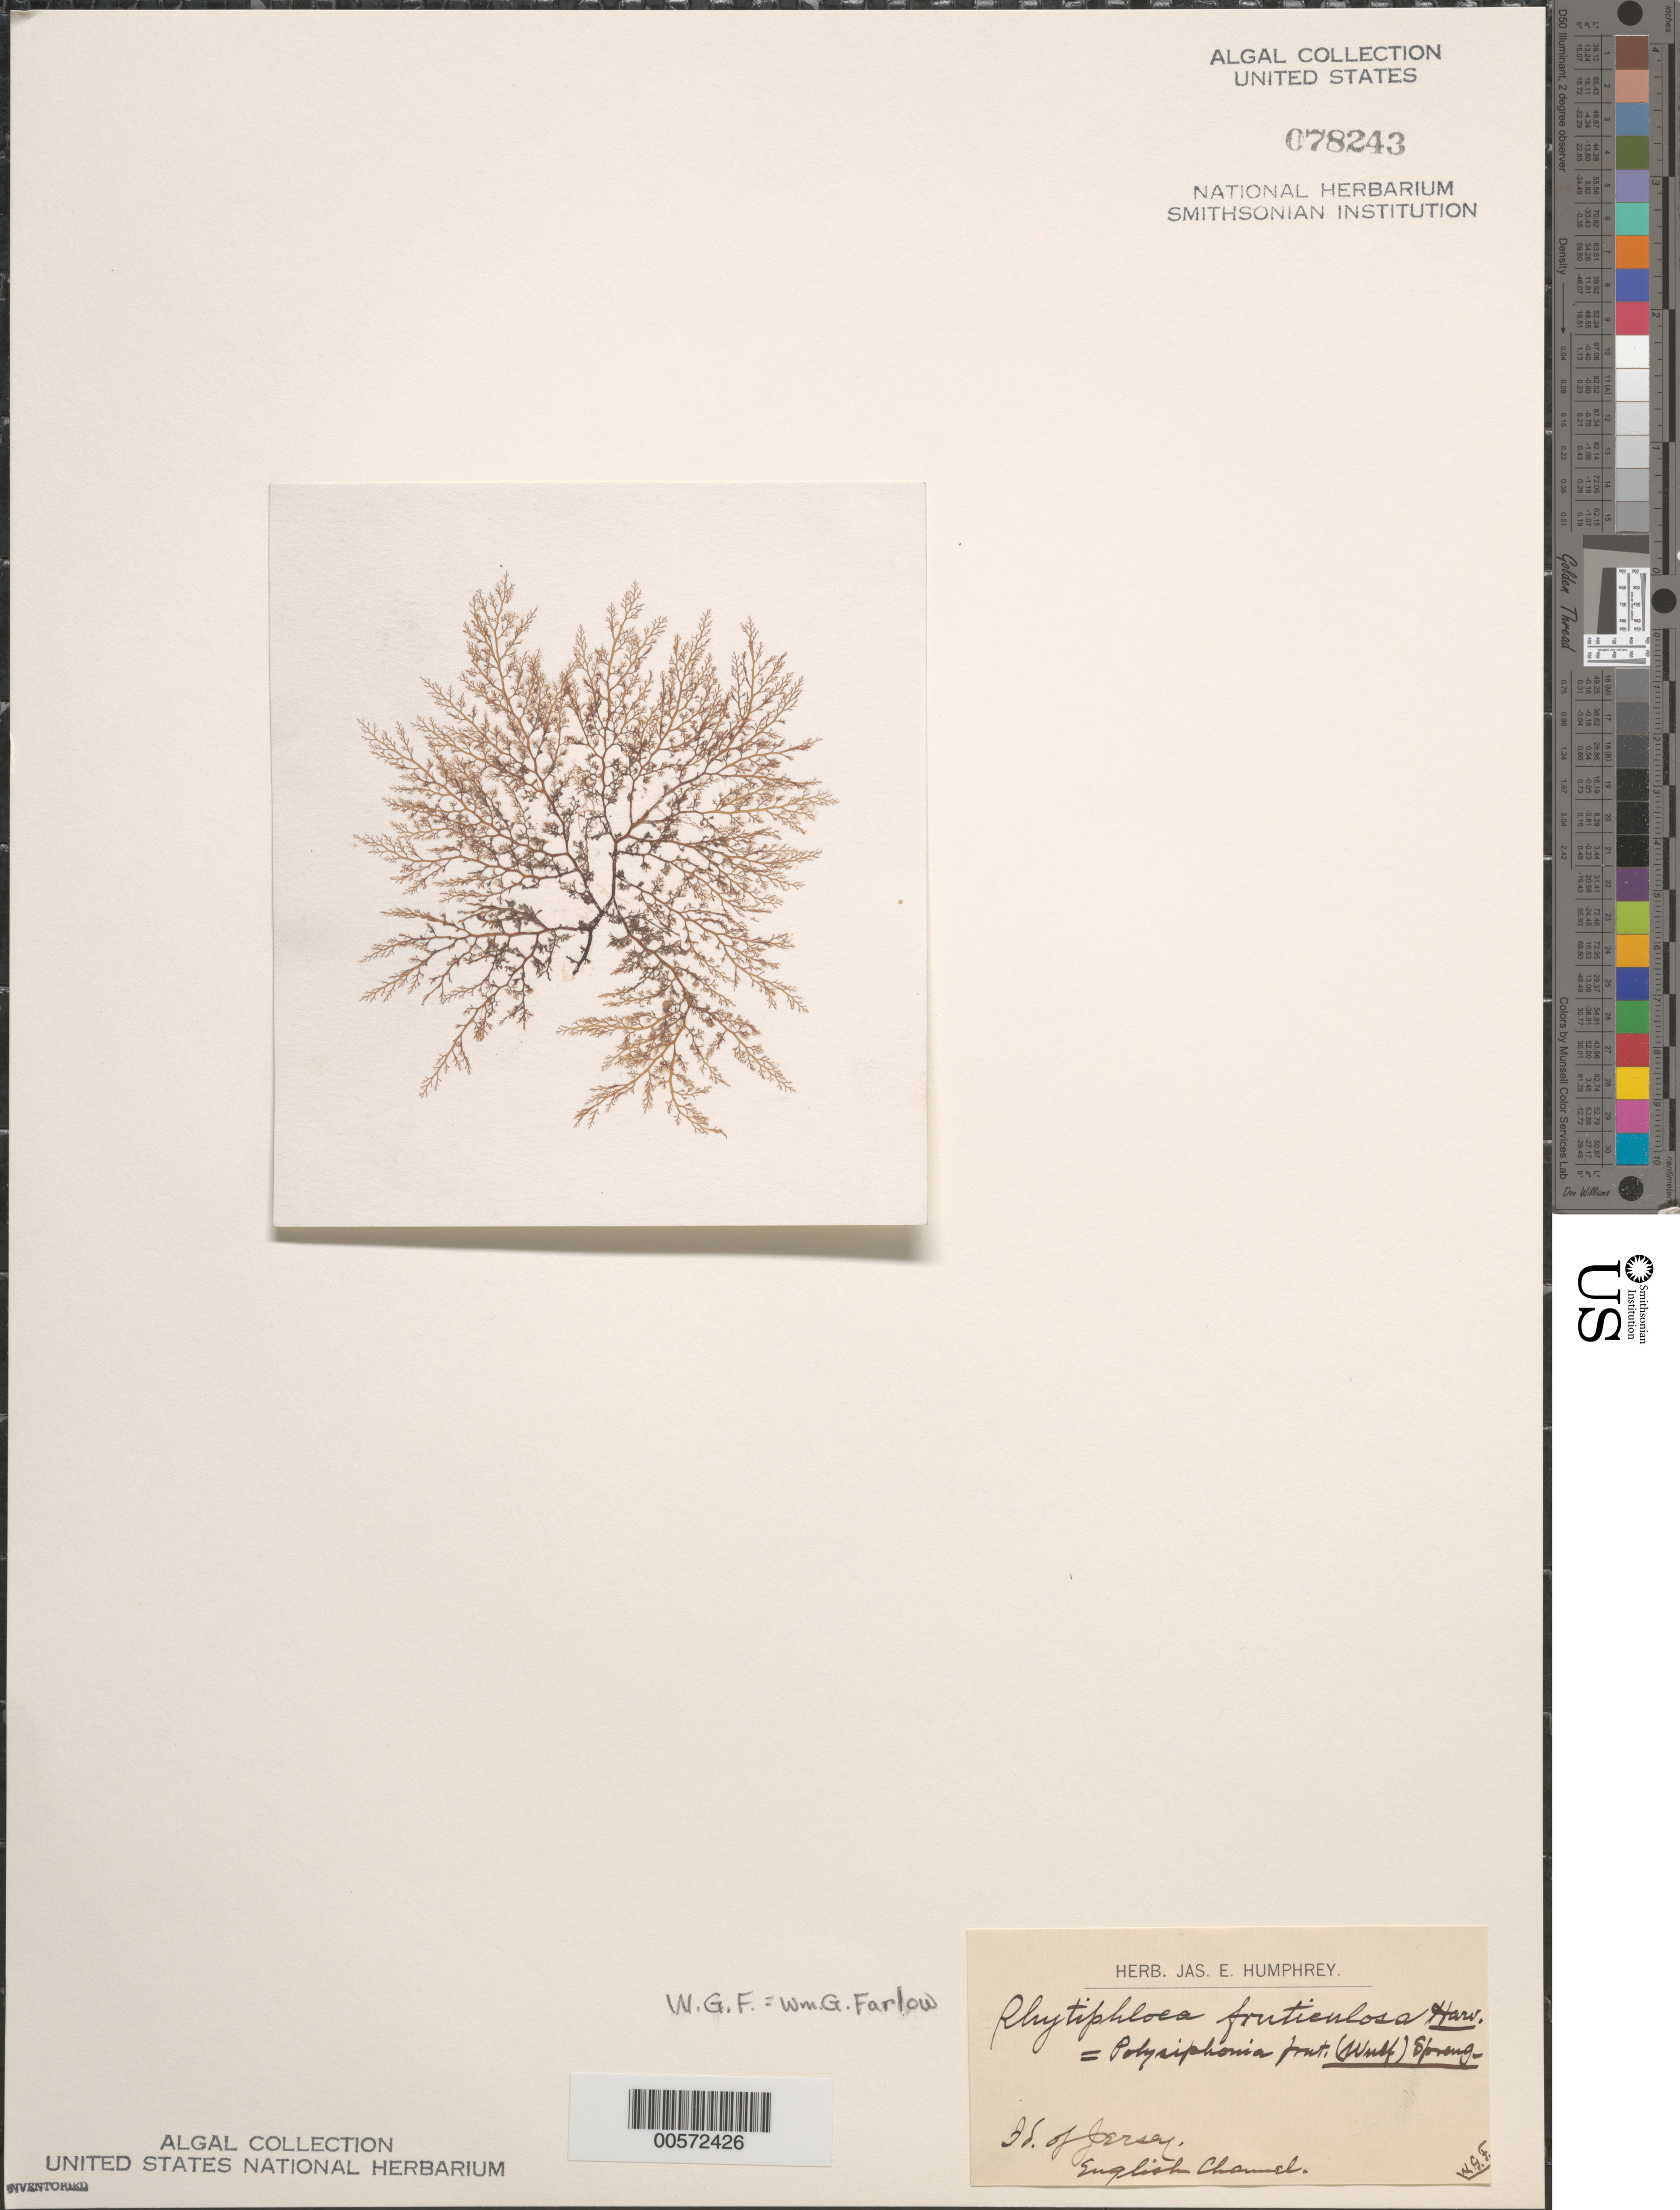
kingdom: Plantae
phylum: Rhodophyta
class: Florideophyceae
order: Ceramiales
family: Rhodomelaceae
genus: Polysiphonia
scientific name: Polysiphonia fruticulosa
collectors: W. G. Farlow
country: United Kingdom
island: Jersey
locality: Channel Islands. Bailiwick of Jersey.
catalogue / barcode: US 78243